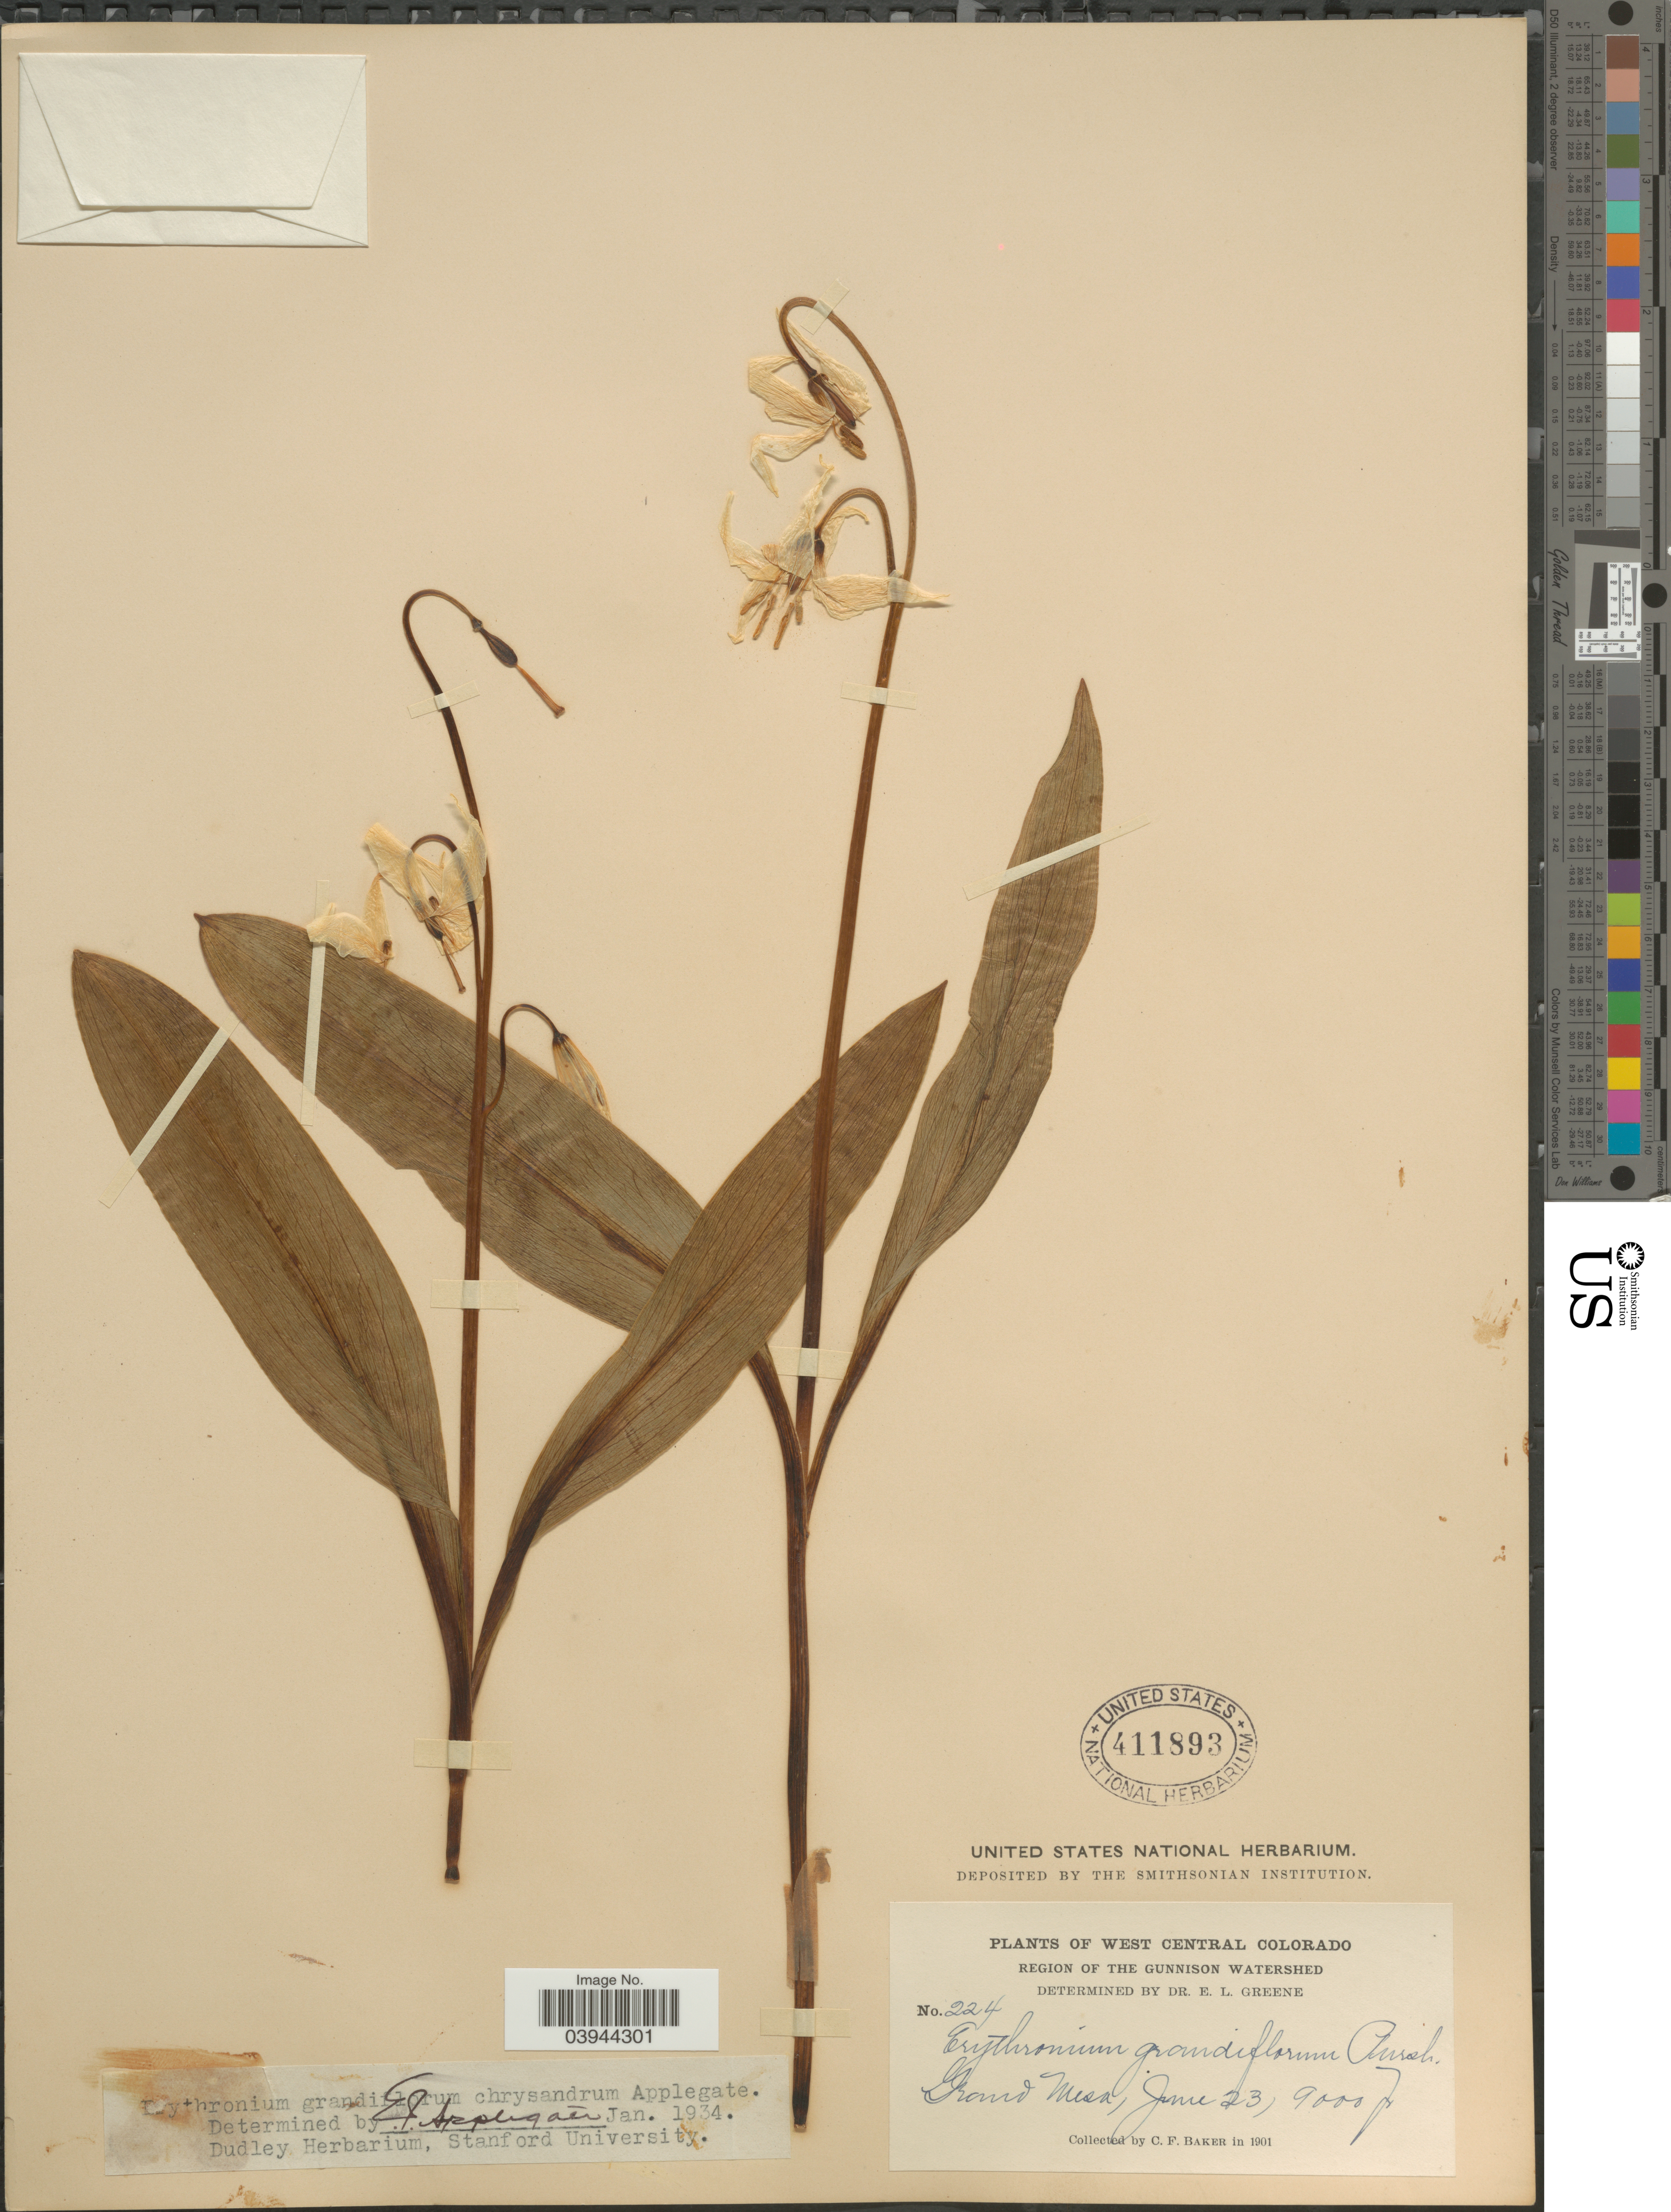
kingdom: Plantae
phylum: Tracheophyta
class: Liliopsida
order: Liliales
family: Liliaceae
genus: Erythronium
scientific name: Erythronium grandiflorum subsp. chrysandrum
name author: (Applegate) Abrams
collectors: C. F. Baker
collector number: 224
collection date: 1901-06-23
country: United States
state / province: Colorado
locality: West Central Colorado. Region of the Gunnison Watershed. Grand Mesa.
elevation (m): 2743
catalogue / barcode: US 411893